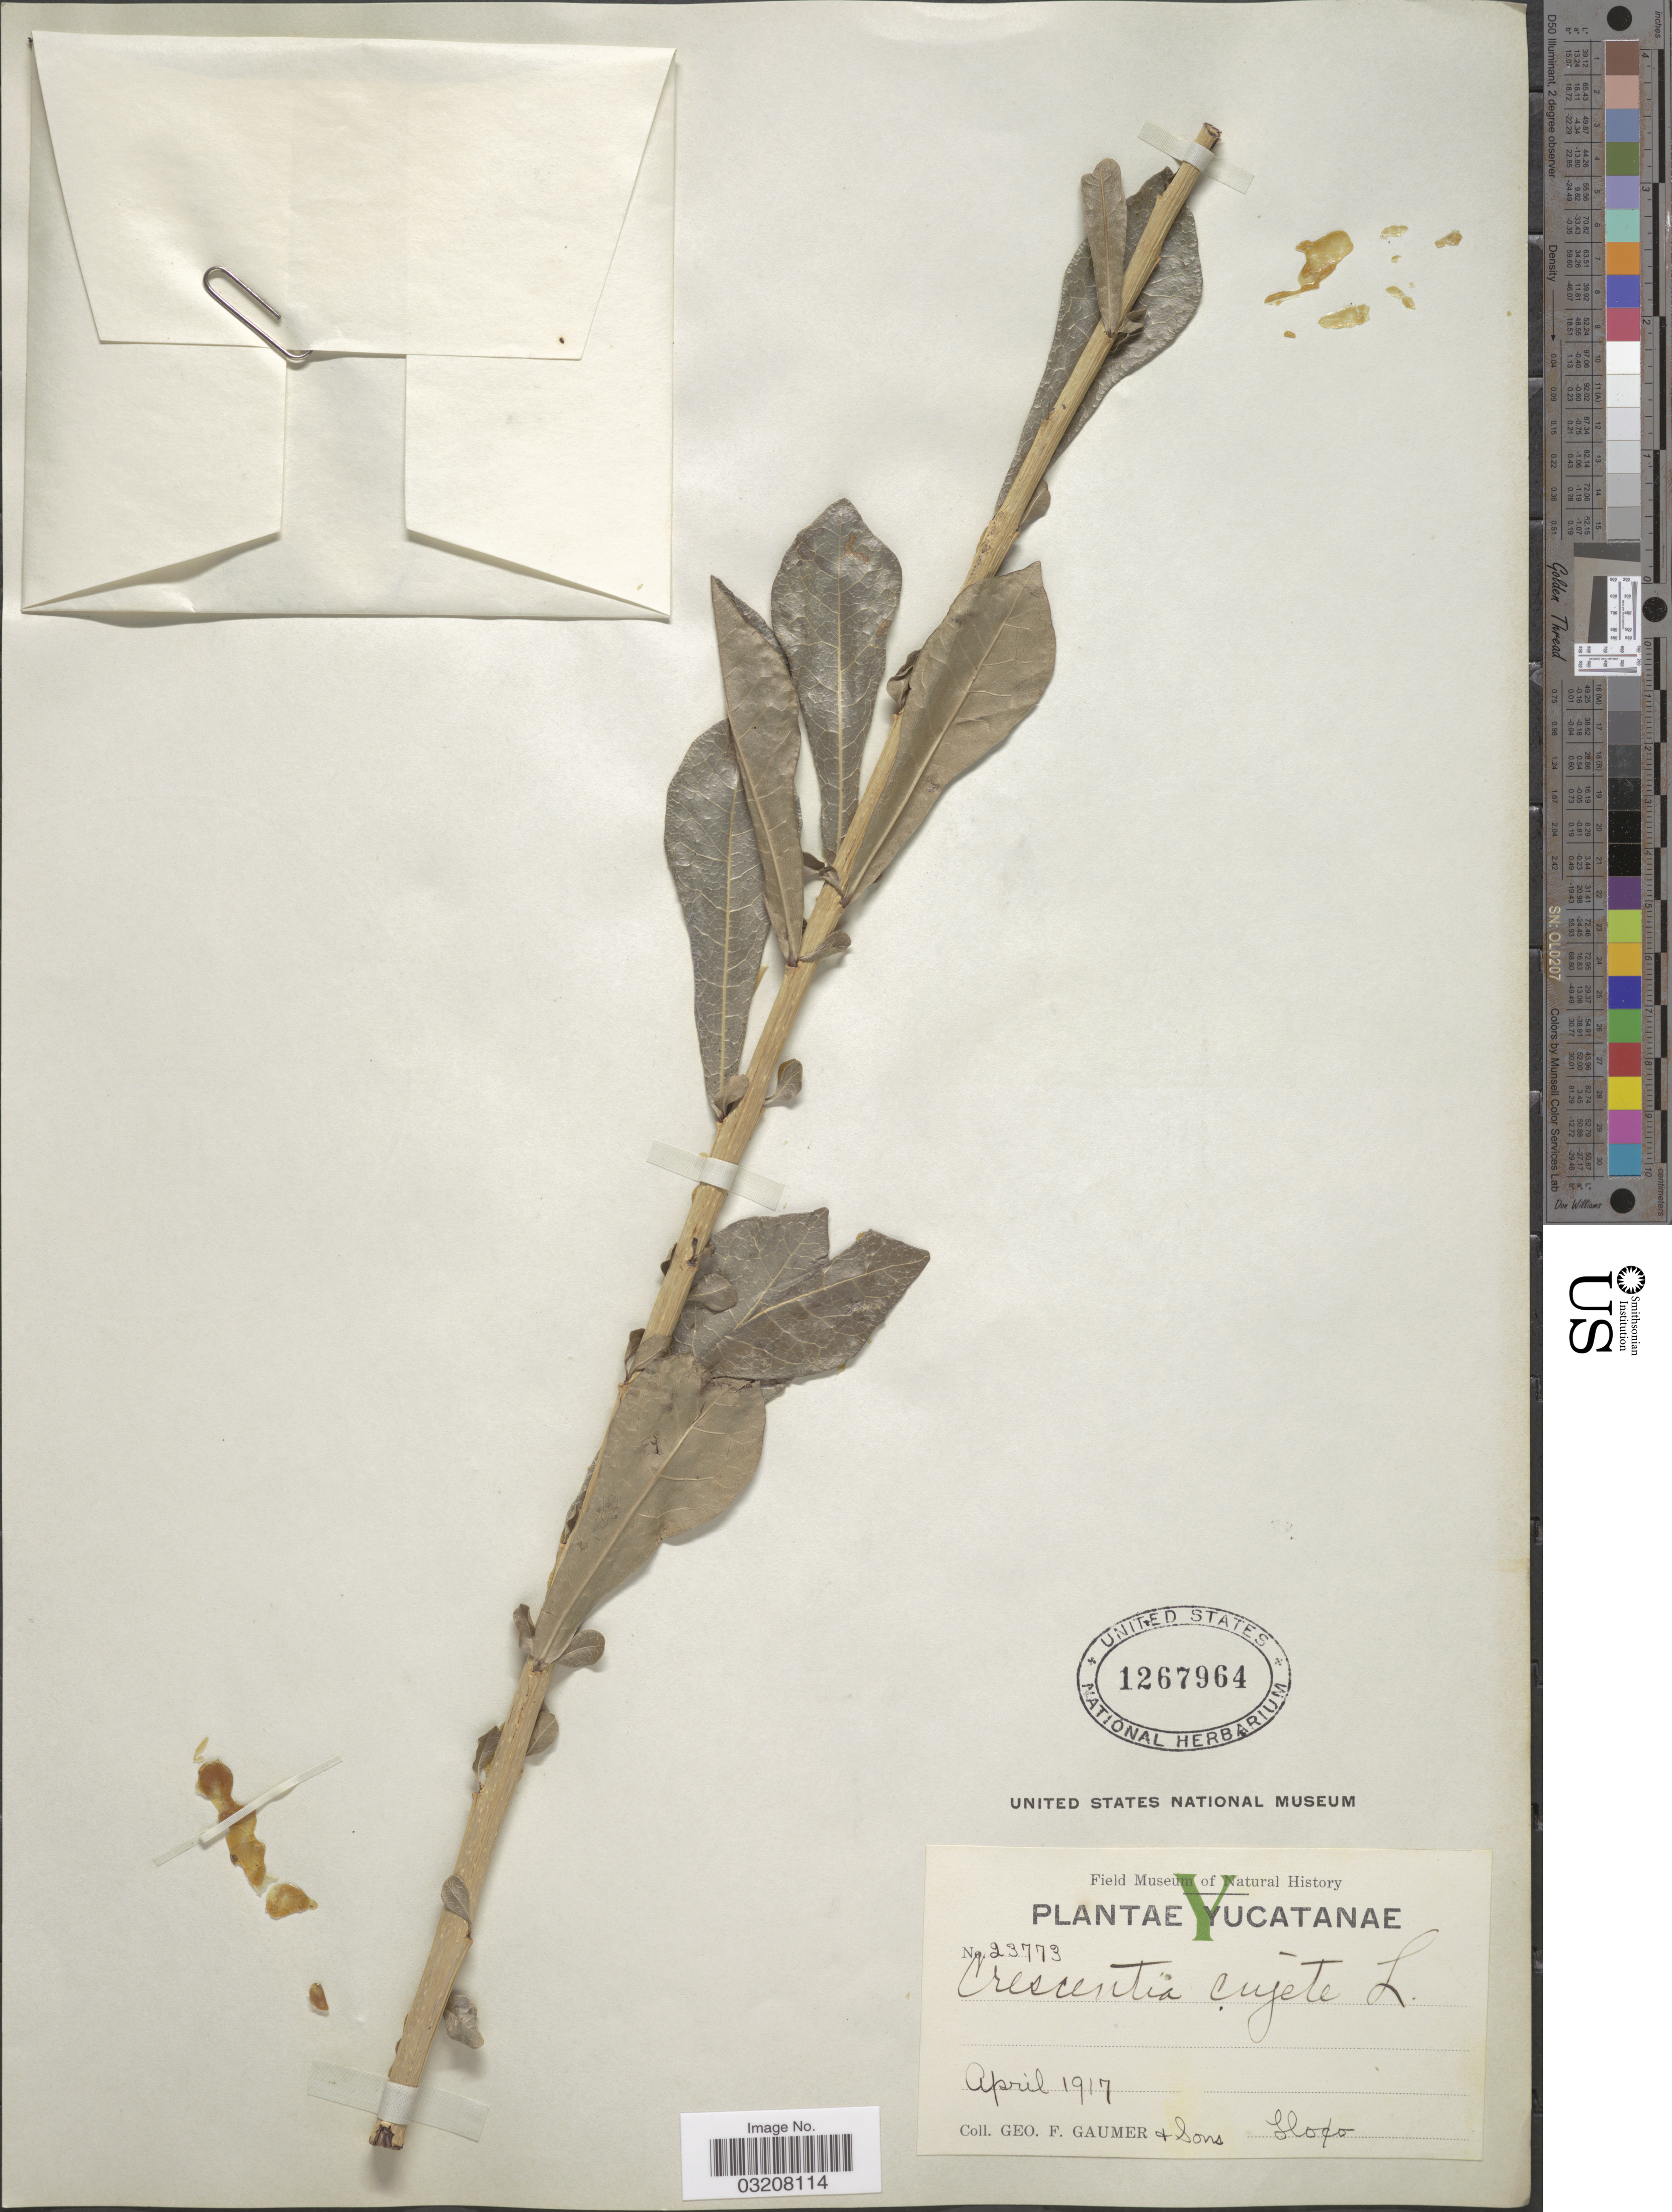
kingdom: Plantae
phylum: Tracheophyta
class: Magnoliopsida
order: Lamiales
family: Bignoniaceae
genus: Crescentia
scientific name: Crescentia cujete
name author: L.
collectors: G. F. Gaumer & Sons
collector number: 23773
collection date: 1917-04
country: Mexico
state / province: Yucatán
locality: Ylopo [interpreted].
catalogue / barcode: US 1267964